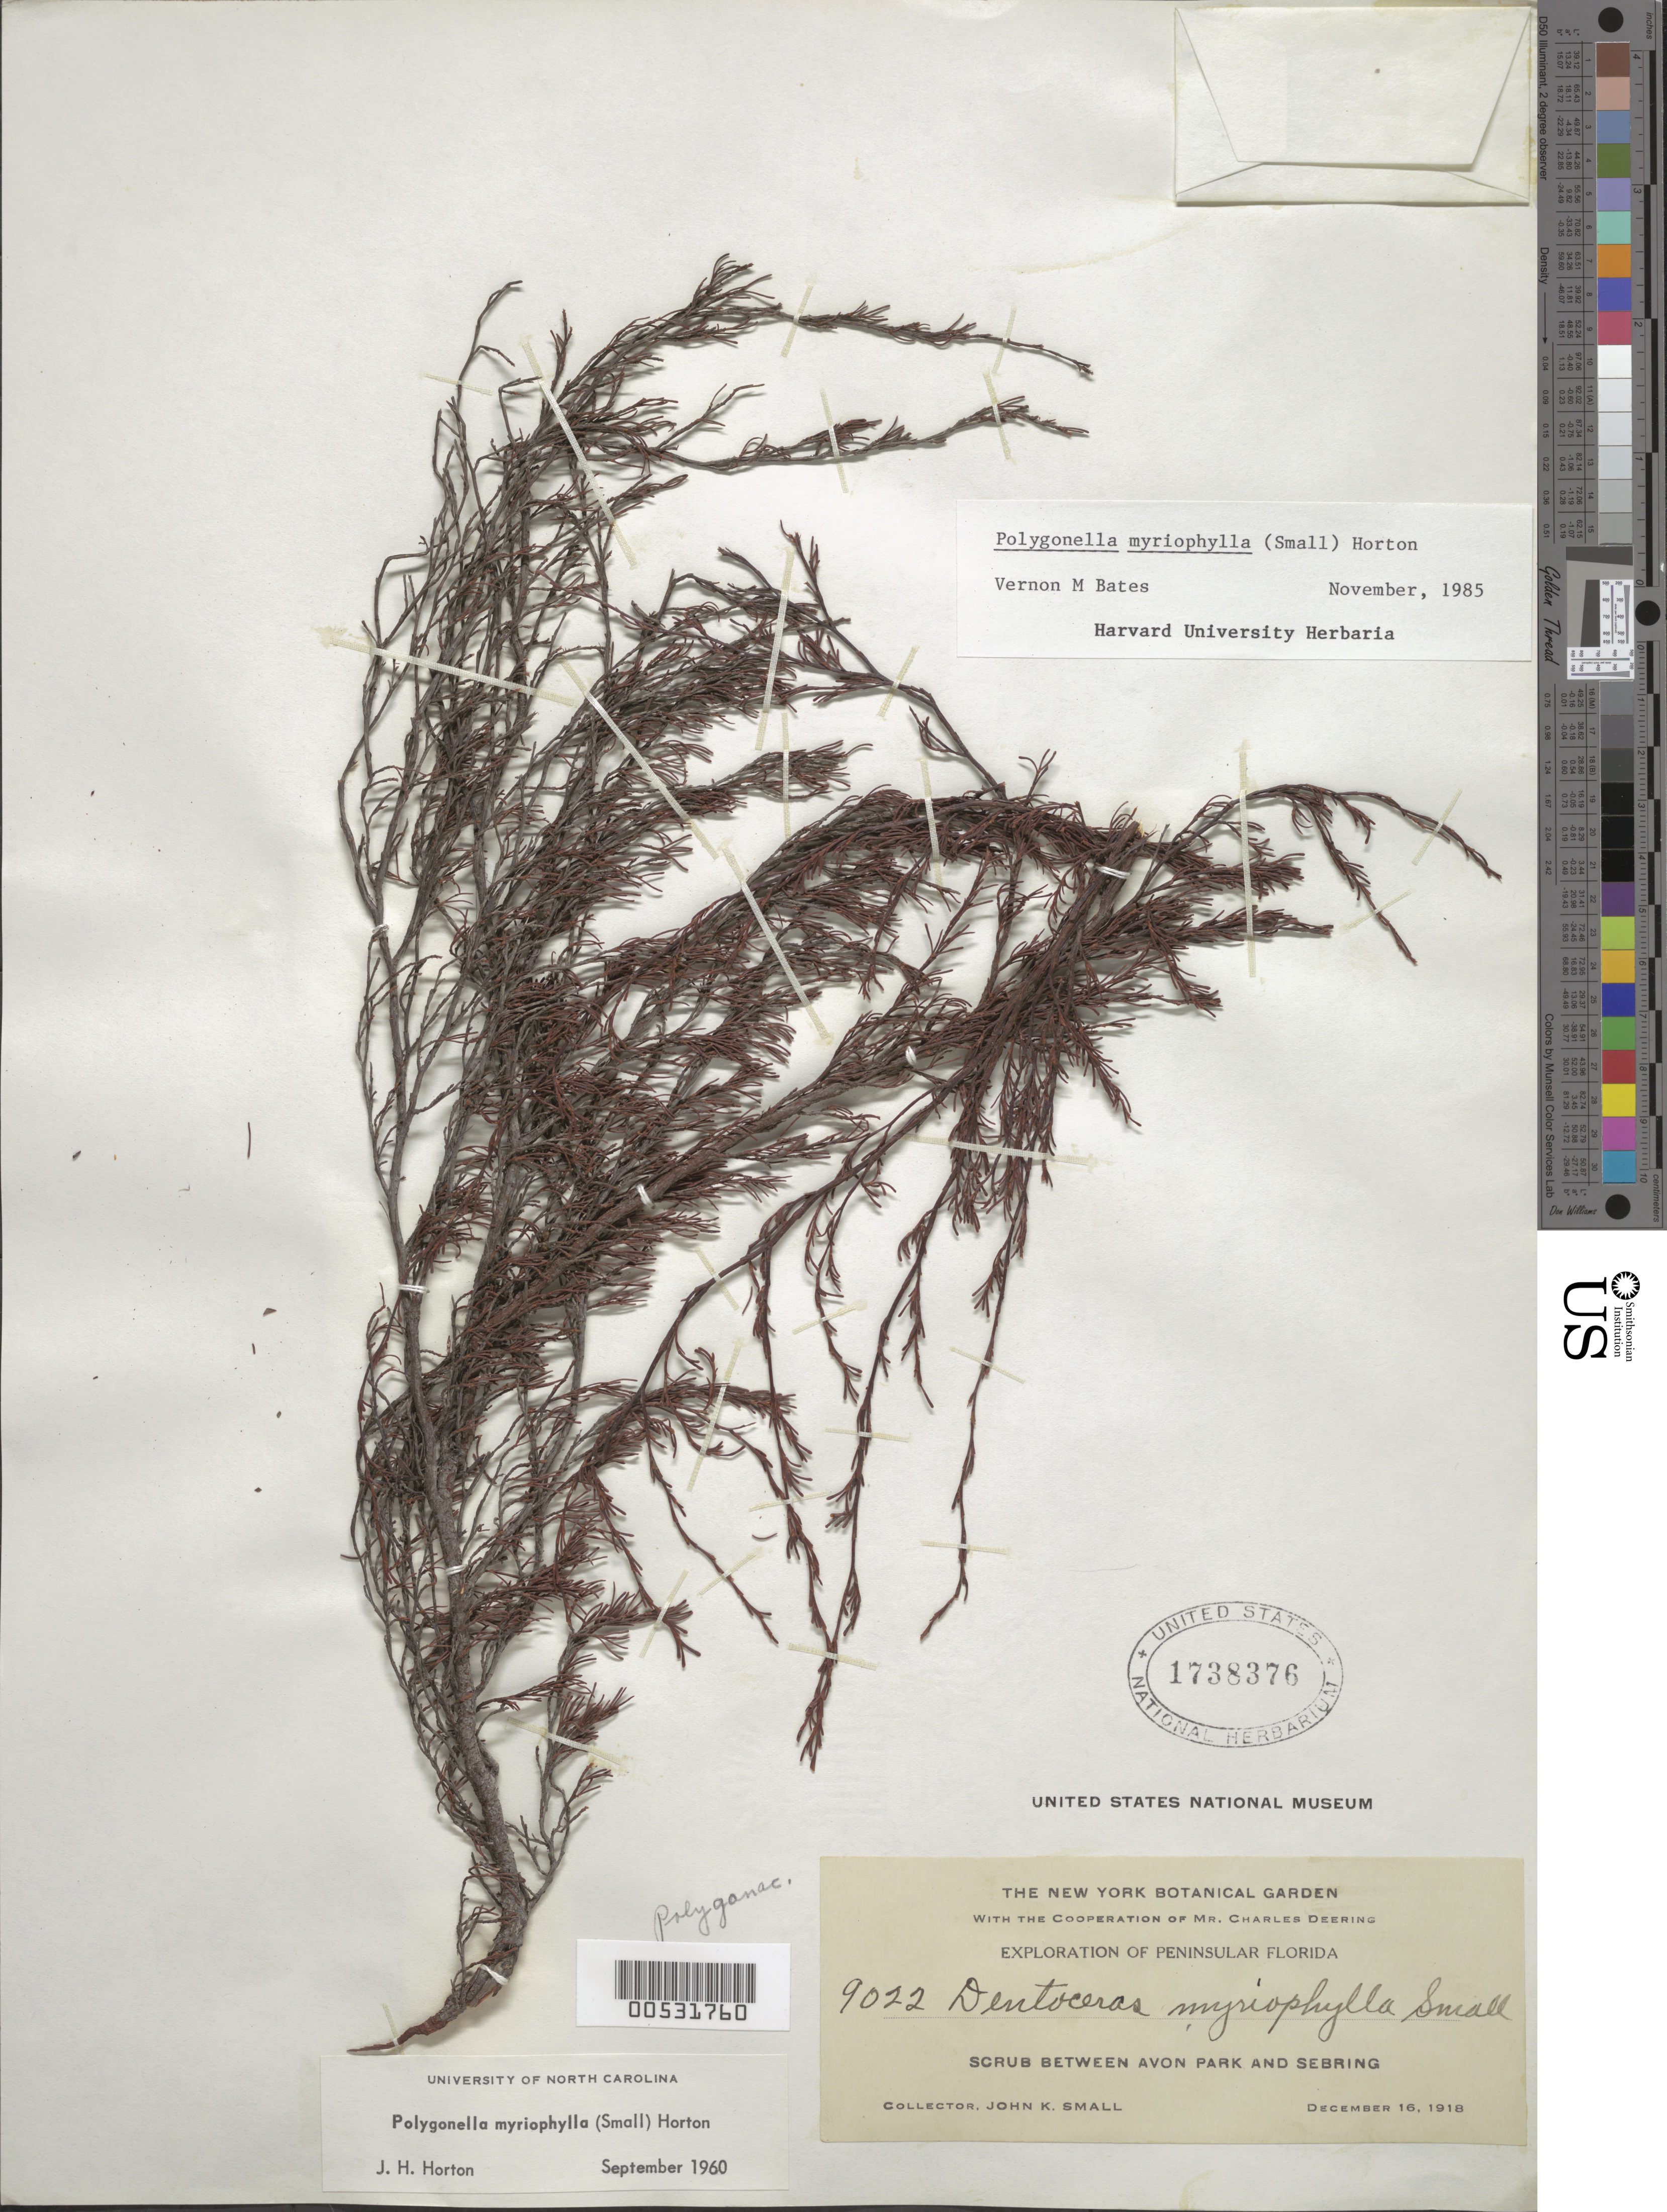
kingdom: Plantae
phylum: Tracheophyta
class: Magnoliopsida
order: Caryophyllales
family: Polygonaceae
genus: Polygonella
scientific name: Polygonella myriophylla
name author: (Small) Horton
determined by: Bates, V. M., (UNITED STATES)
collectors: J. K. Small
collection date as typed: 16 Dec 1918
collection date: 1918-12-16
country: United States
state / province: Florida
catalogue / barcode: US 1738376